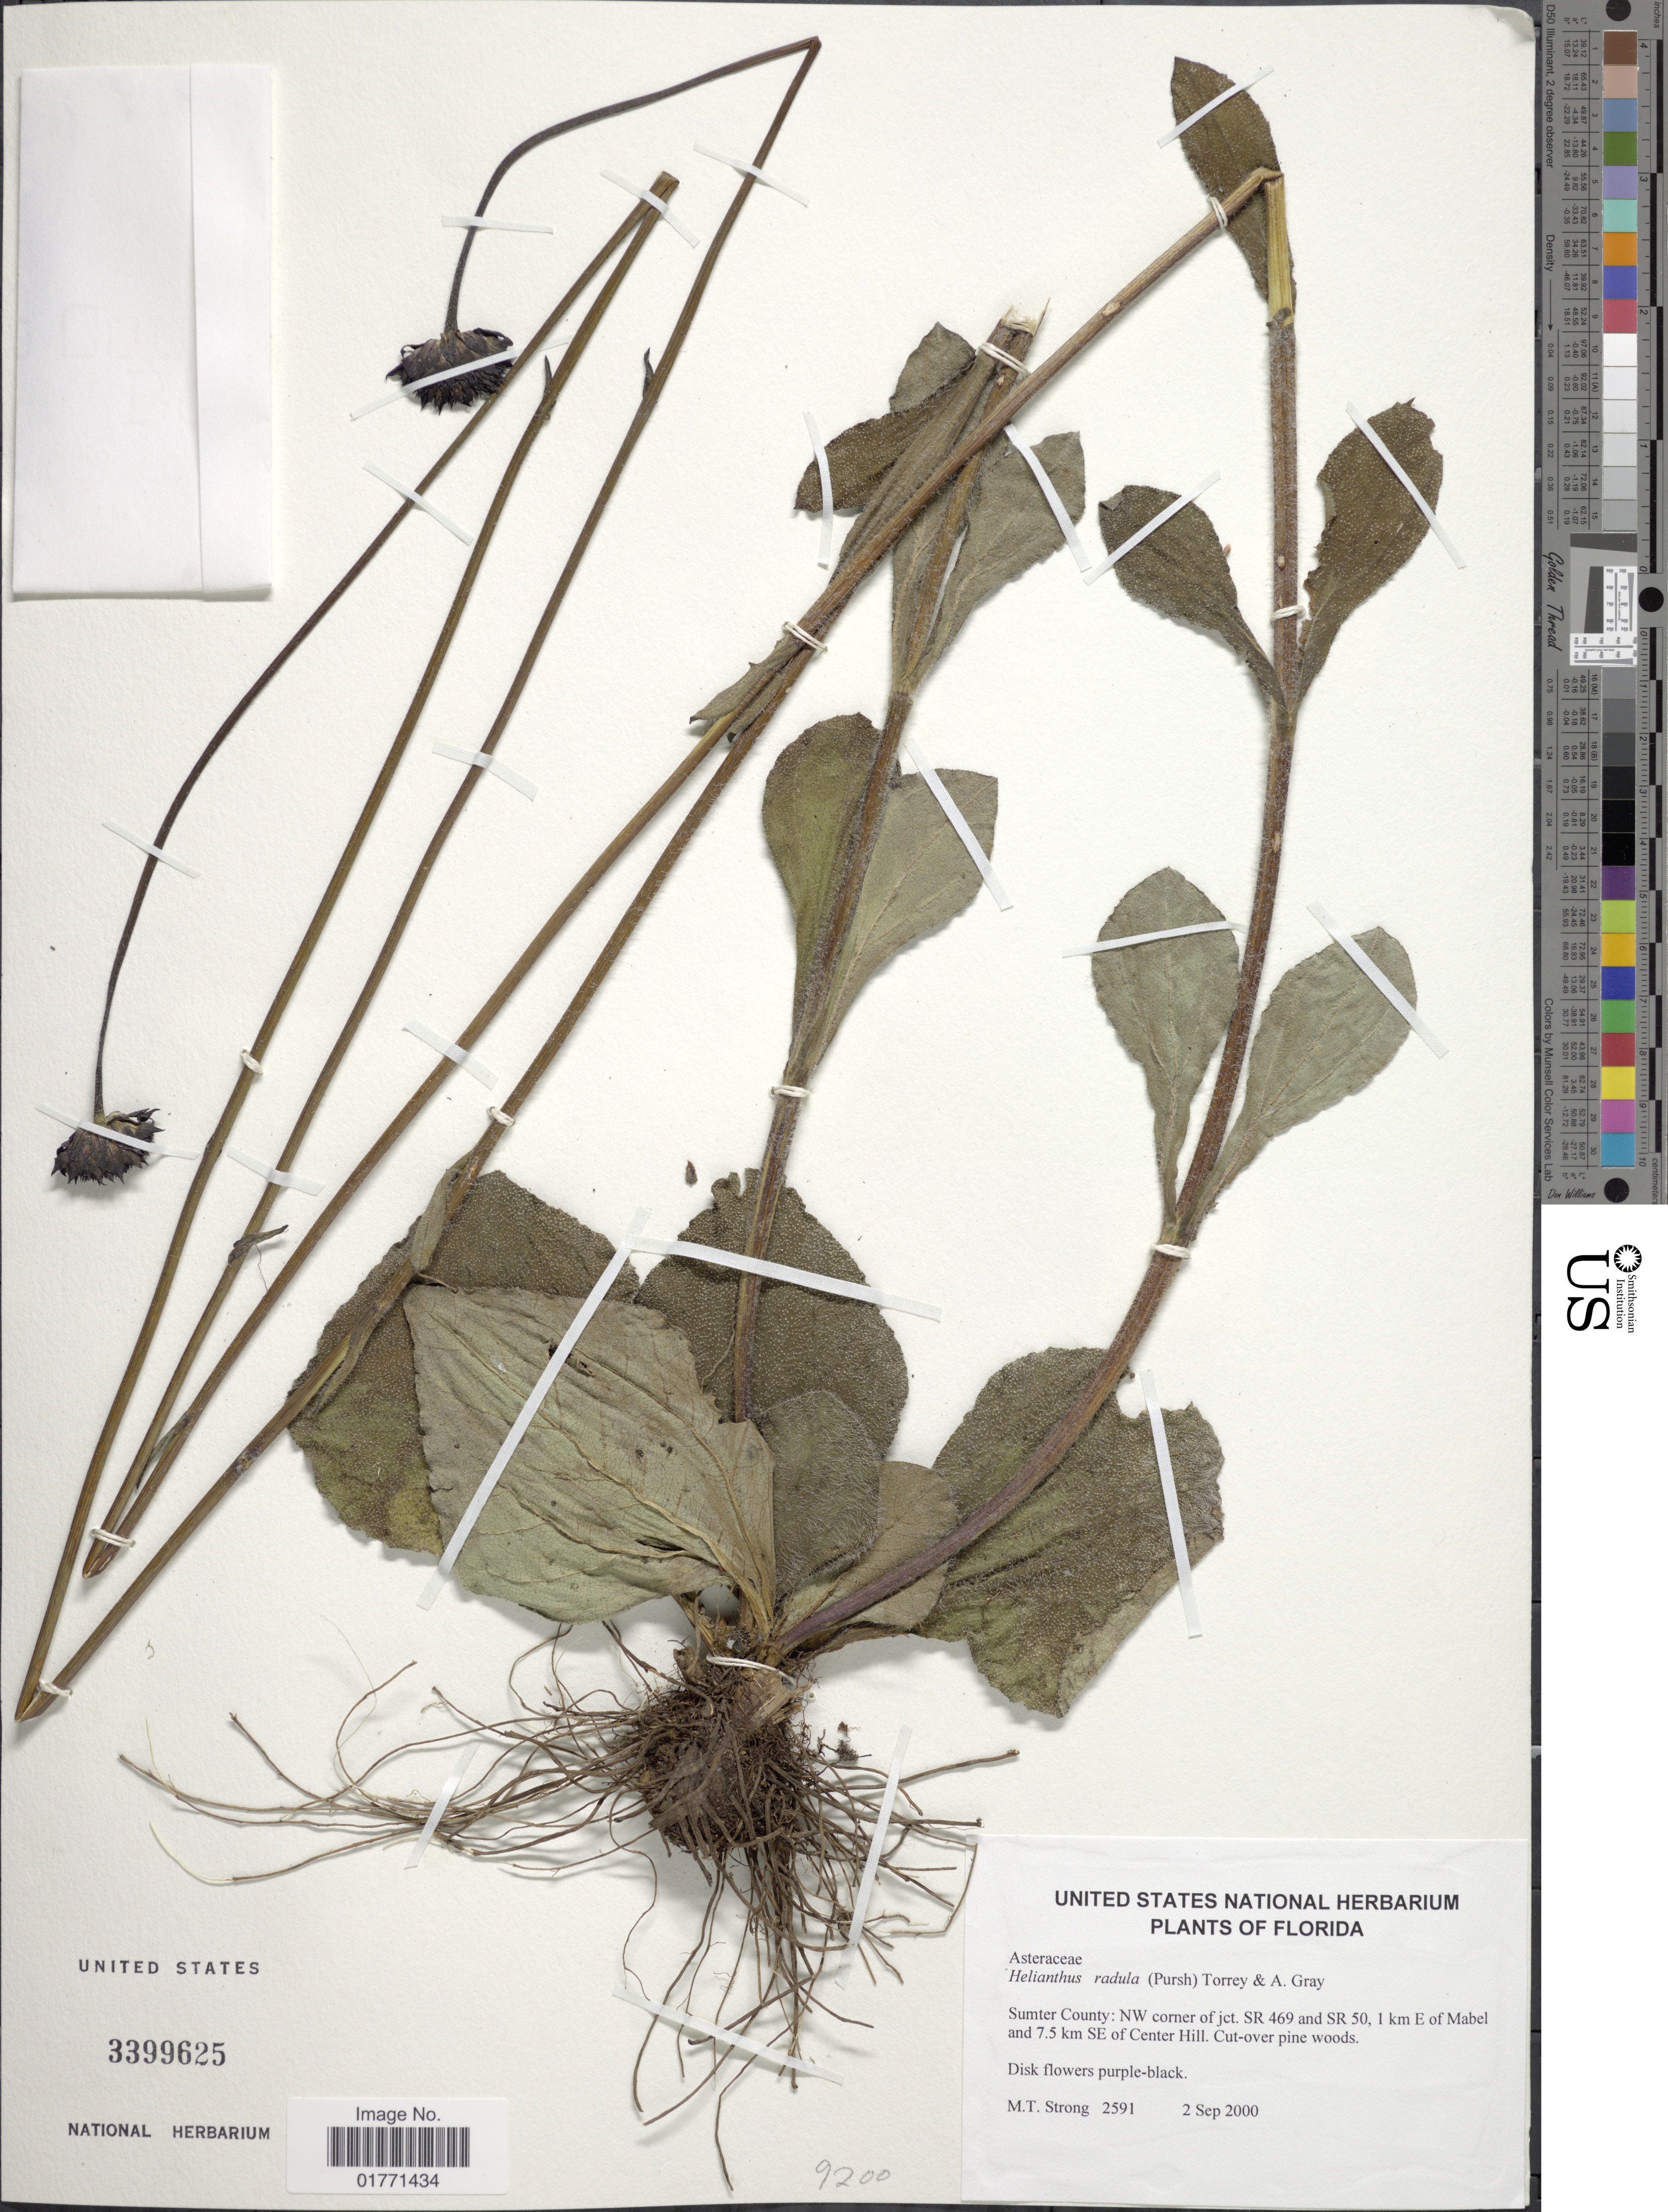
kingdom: Plantae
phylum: Tracheophyta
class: Magnoliopsida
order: Asterales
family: Asteraceae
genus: Helianthus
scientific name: Helianthus radula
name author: (Pursh) Torr. & A. Gray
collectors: M. T. Strong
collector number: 2591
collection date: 2000-09-02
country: United States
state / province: Florida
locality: Sumter County: NW corner of jct. SR 469 and SR 50, 1 km E of Mabel and 7.5 km SE of Center Hill, cut-over pine woods.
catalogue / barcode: US 3399625